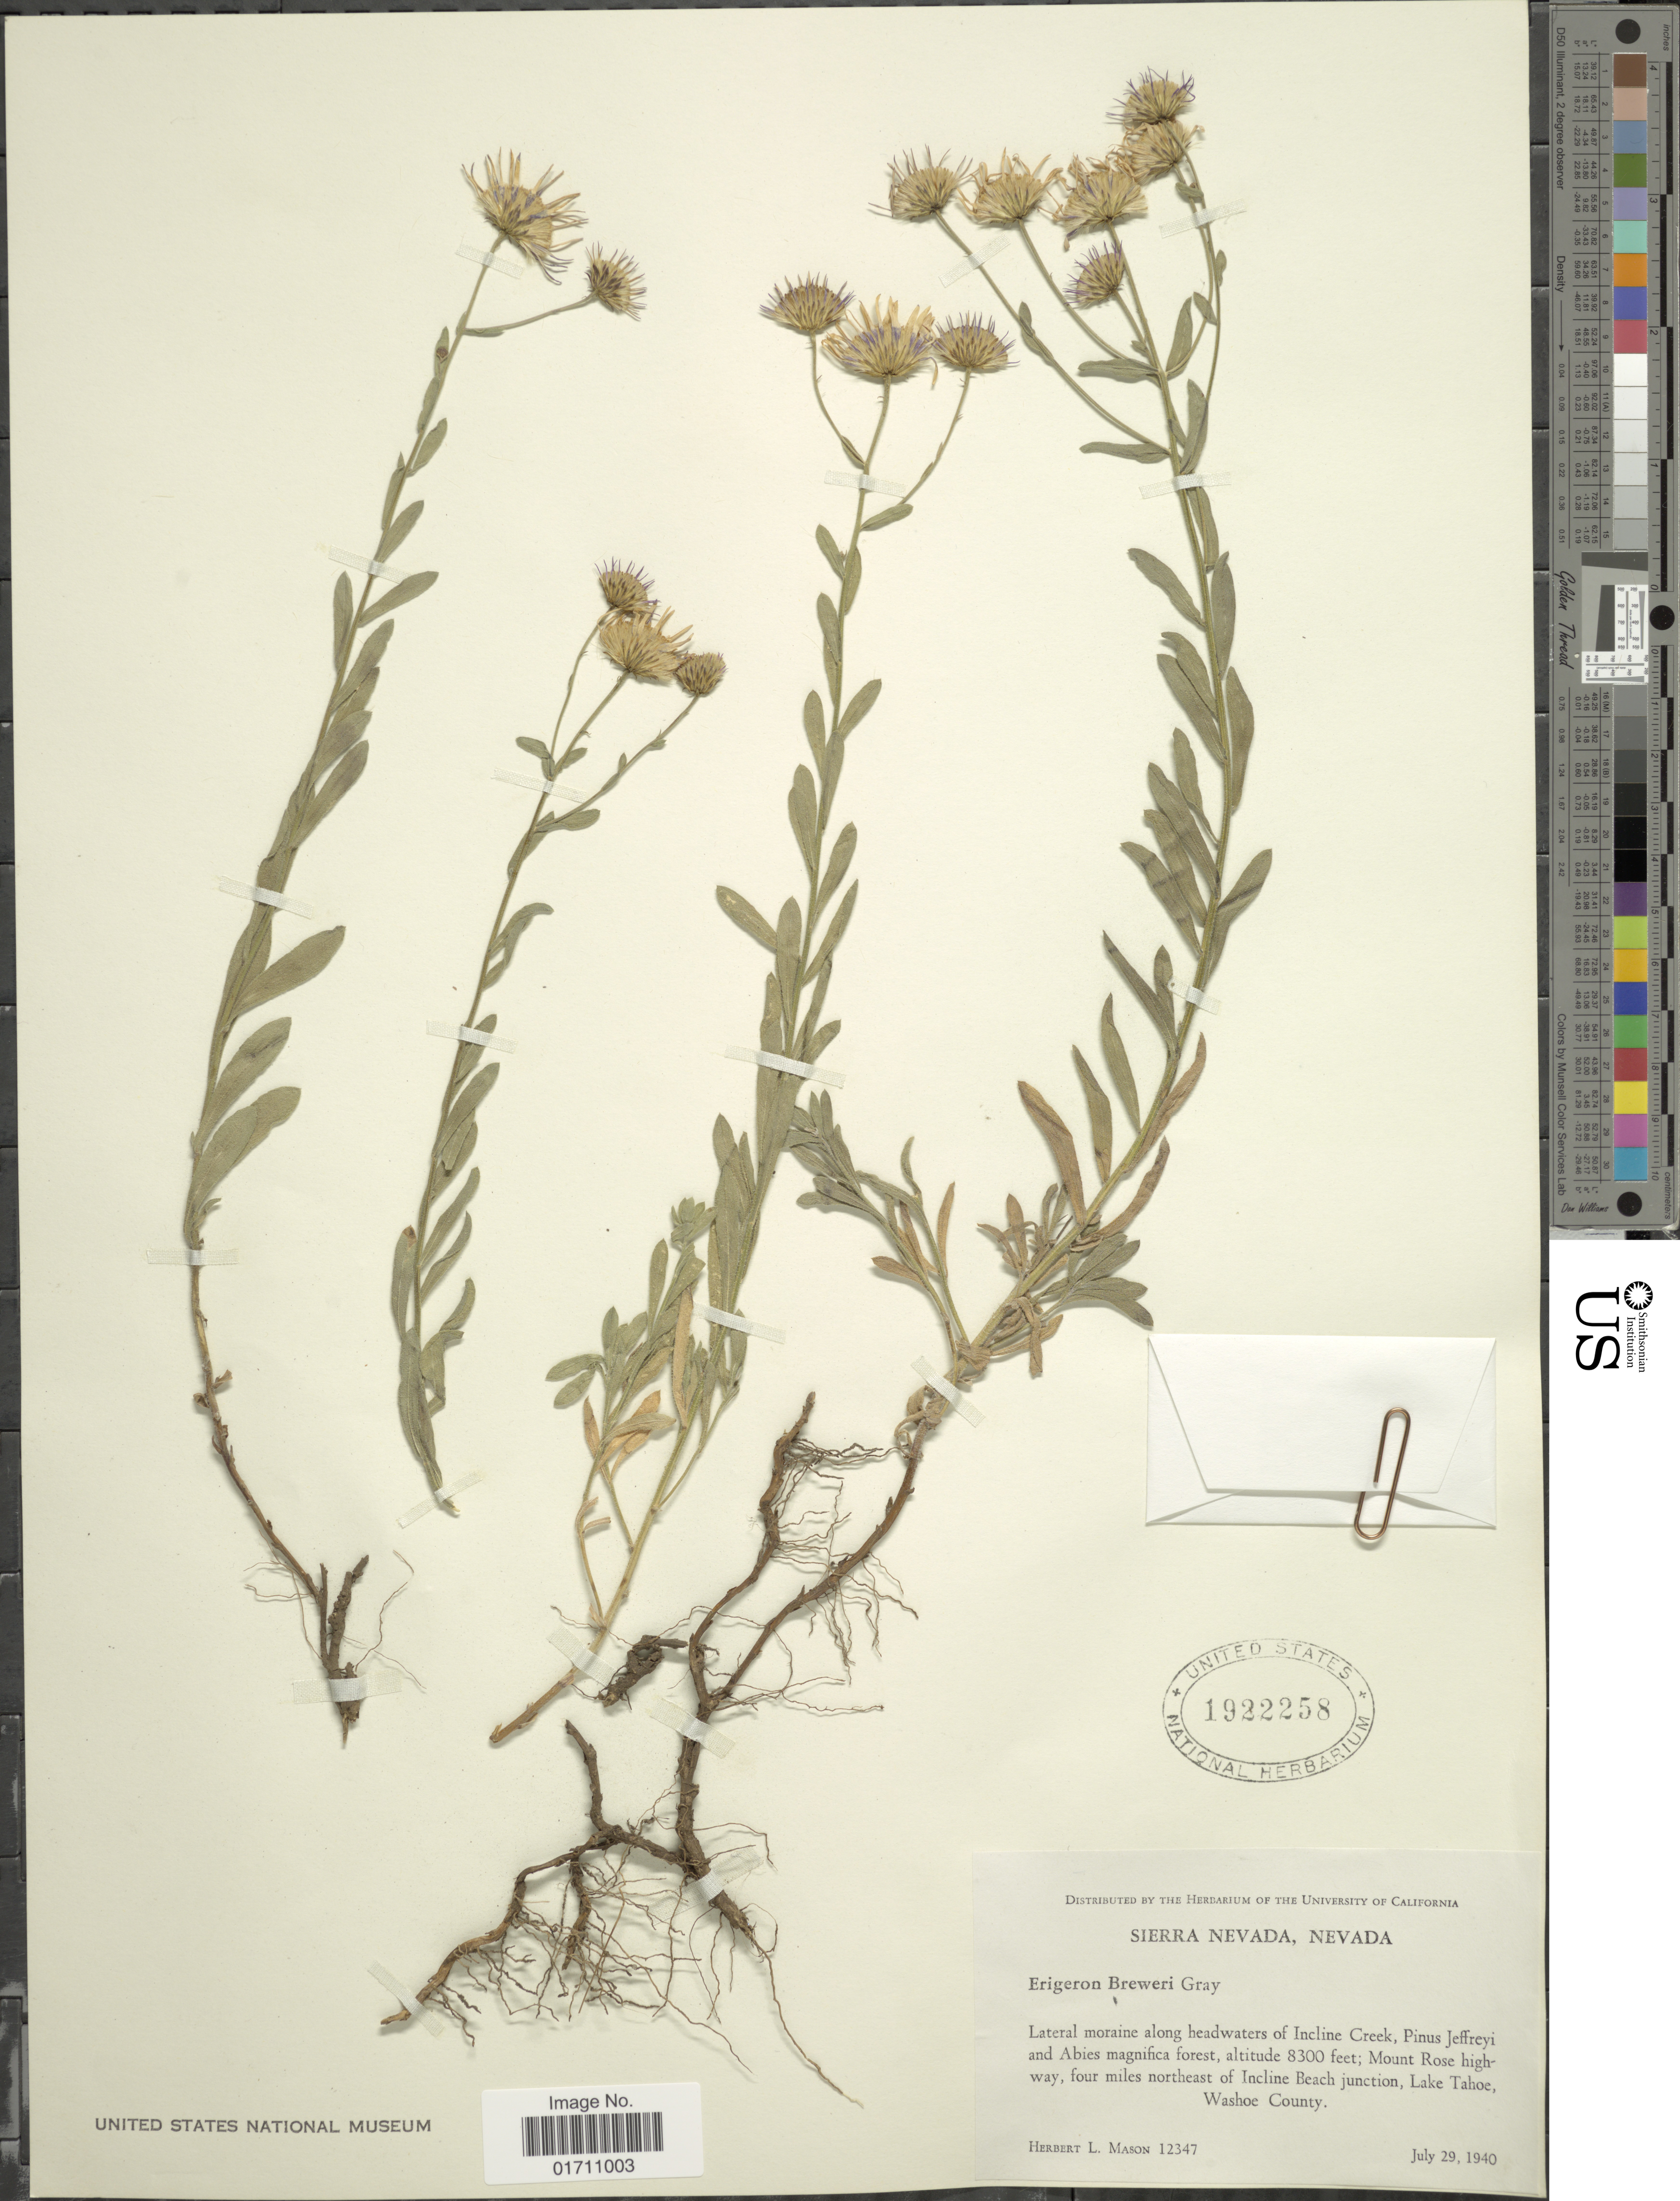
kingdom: Plantae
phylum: Tracheophyta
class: Magnoliopsida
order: Asterales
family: Asteraceae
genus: Erigeron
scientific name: Erigeron breweri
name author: A. Gray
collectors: H. L. Mason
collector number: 12347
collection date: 1940-07-29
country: United States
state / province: Nevada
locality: Sierra Nevada, Lateral moraine along headwaters of Incline Creek, Pinus Jeffreyi and Abies magnifica forest; Mount Rose highway, four miles northeast of Incline Beach junction, Lake Tahoe, Washoe County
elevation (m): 2530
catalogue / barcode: US 1922258